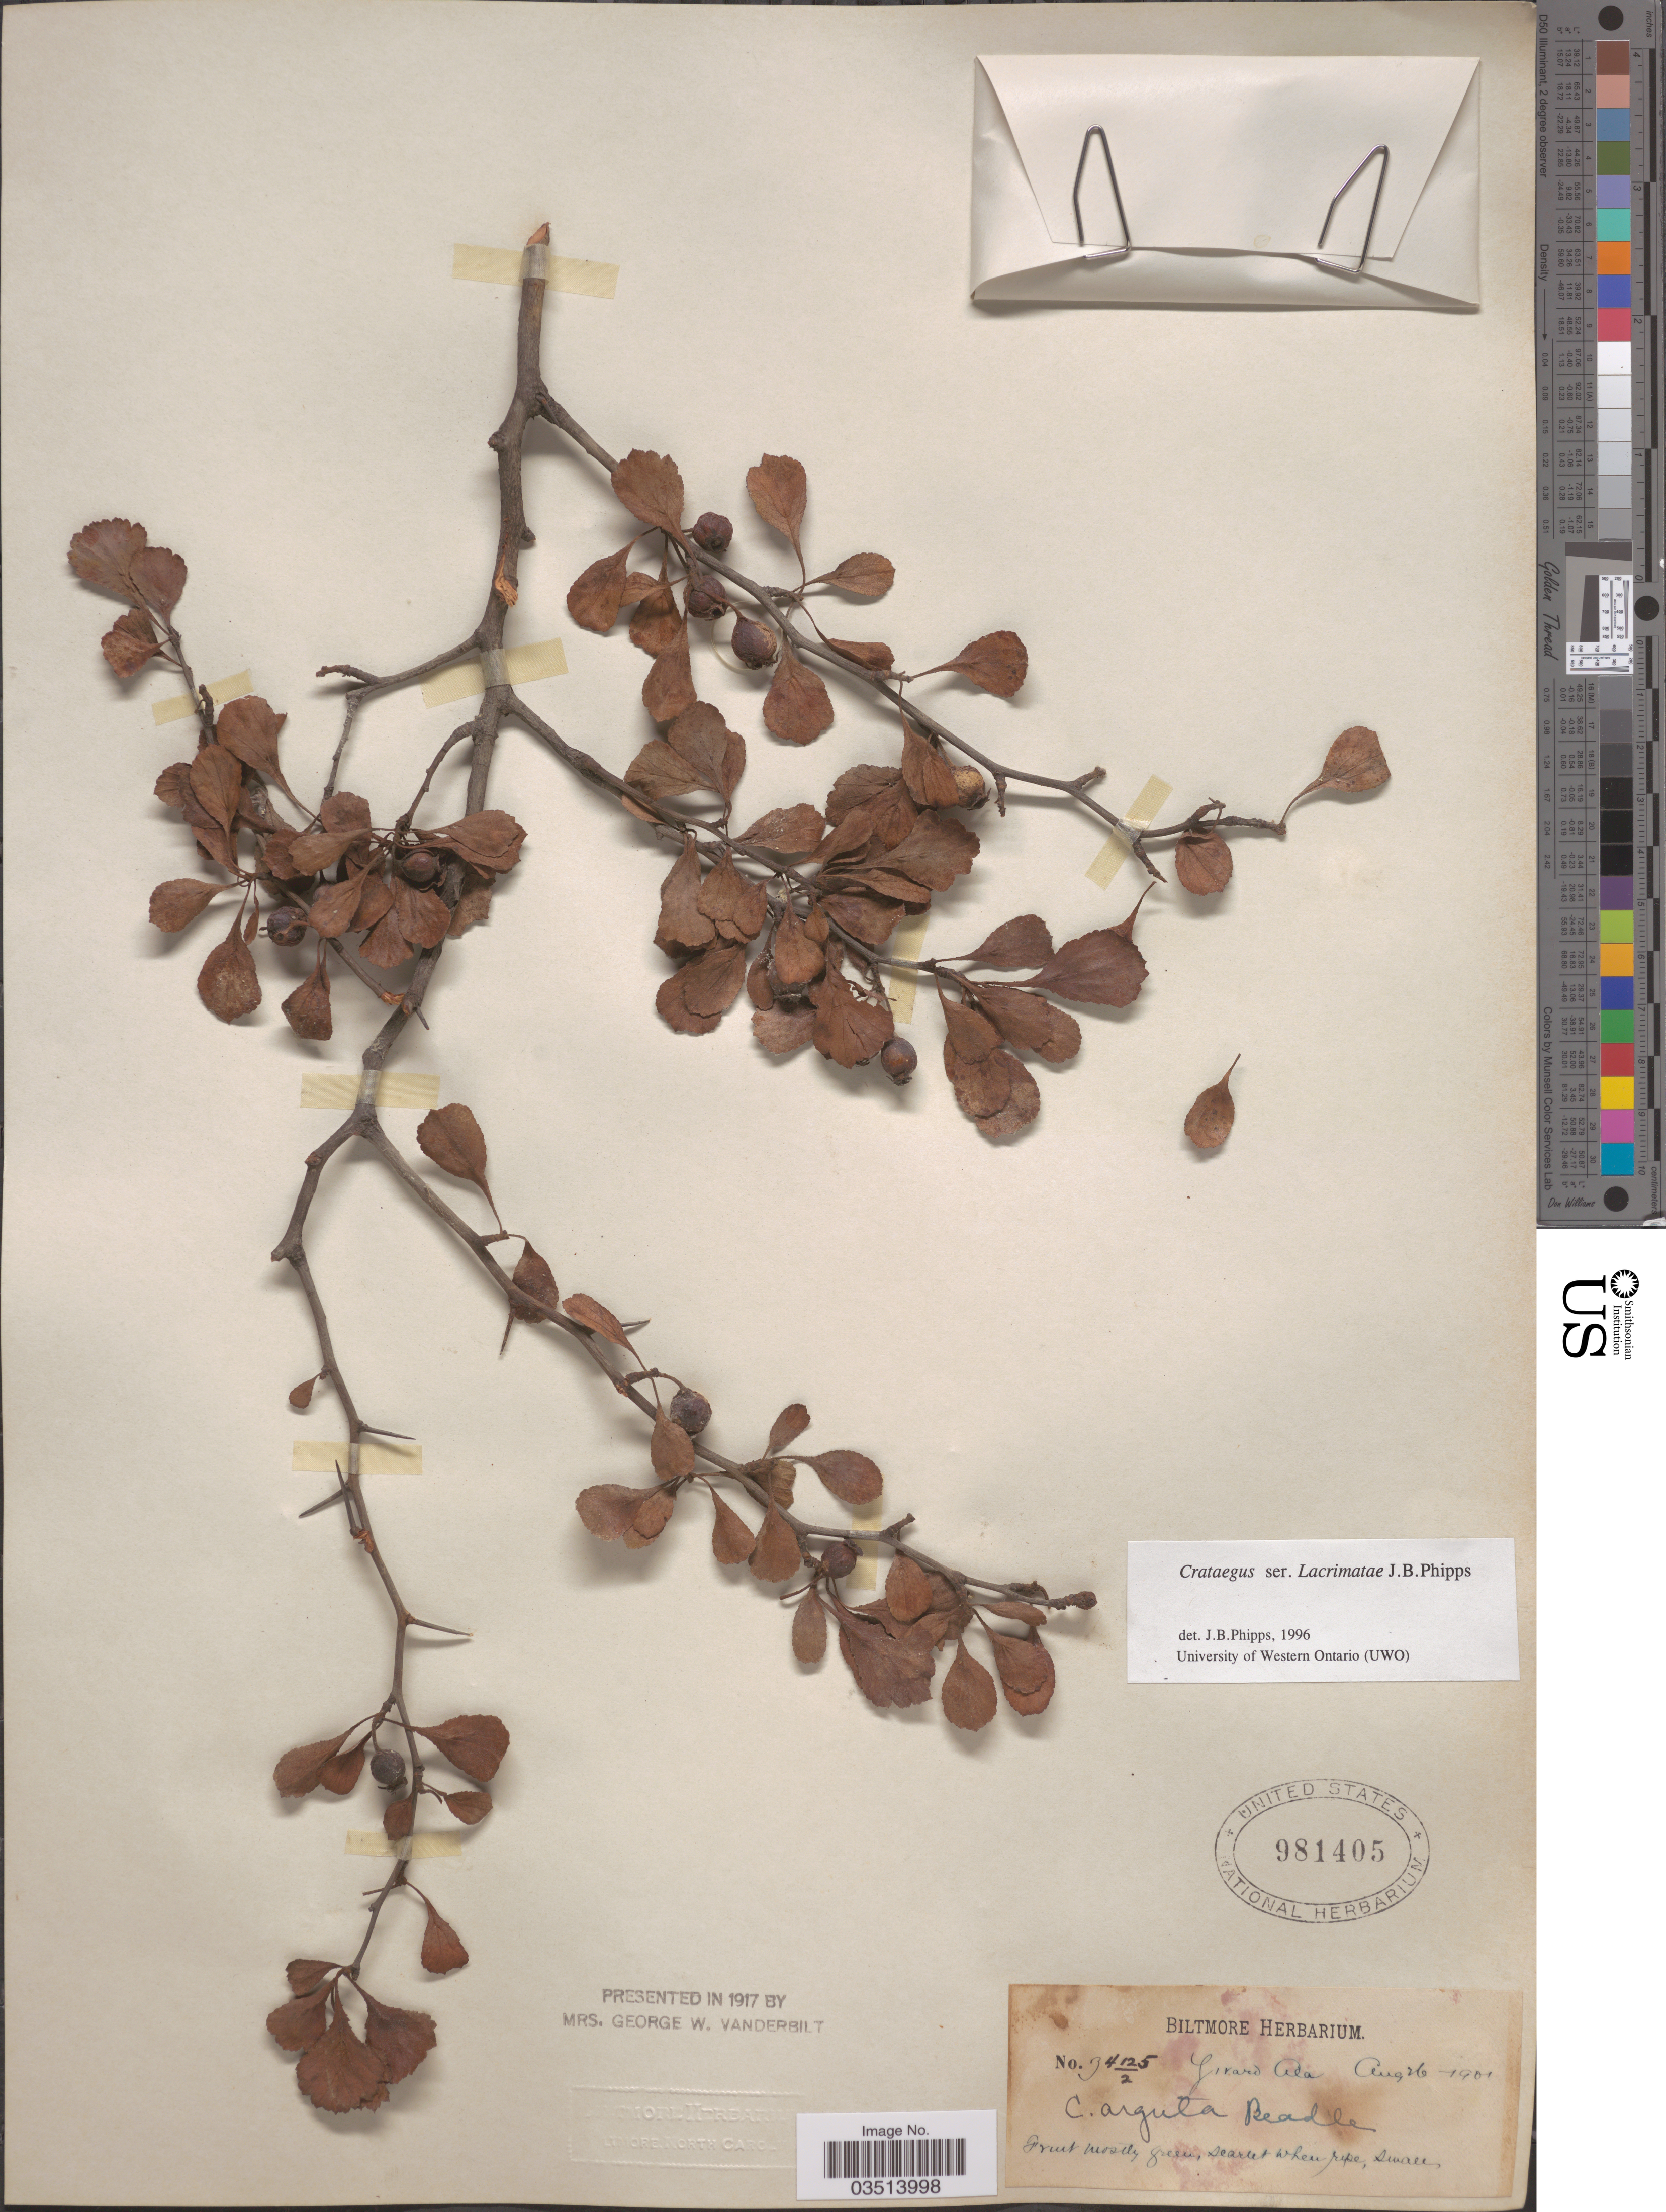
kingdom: Plantae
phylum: Tracheophyta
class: Magnoliopsida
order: Rosales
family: Rosaceae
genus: Crataegus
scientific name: Crataegus condigna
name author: Beadle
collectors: ex herb. Biltmore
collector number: B4125/2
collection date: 1901-08-26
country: United States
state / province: Alabama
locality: Girard.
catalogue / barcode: US 981405